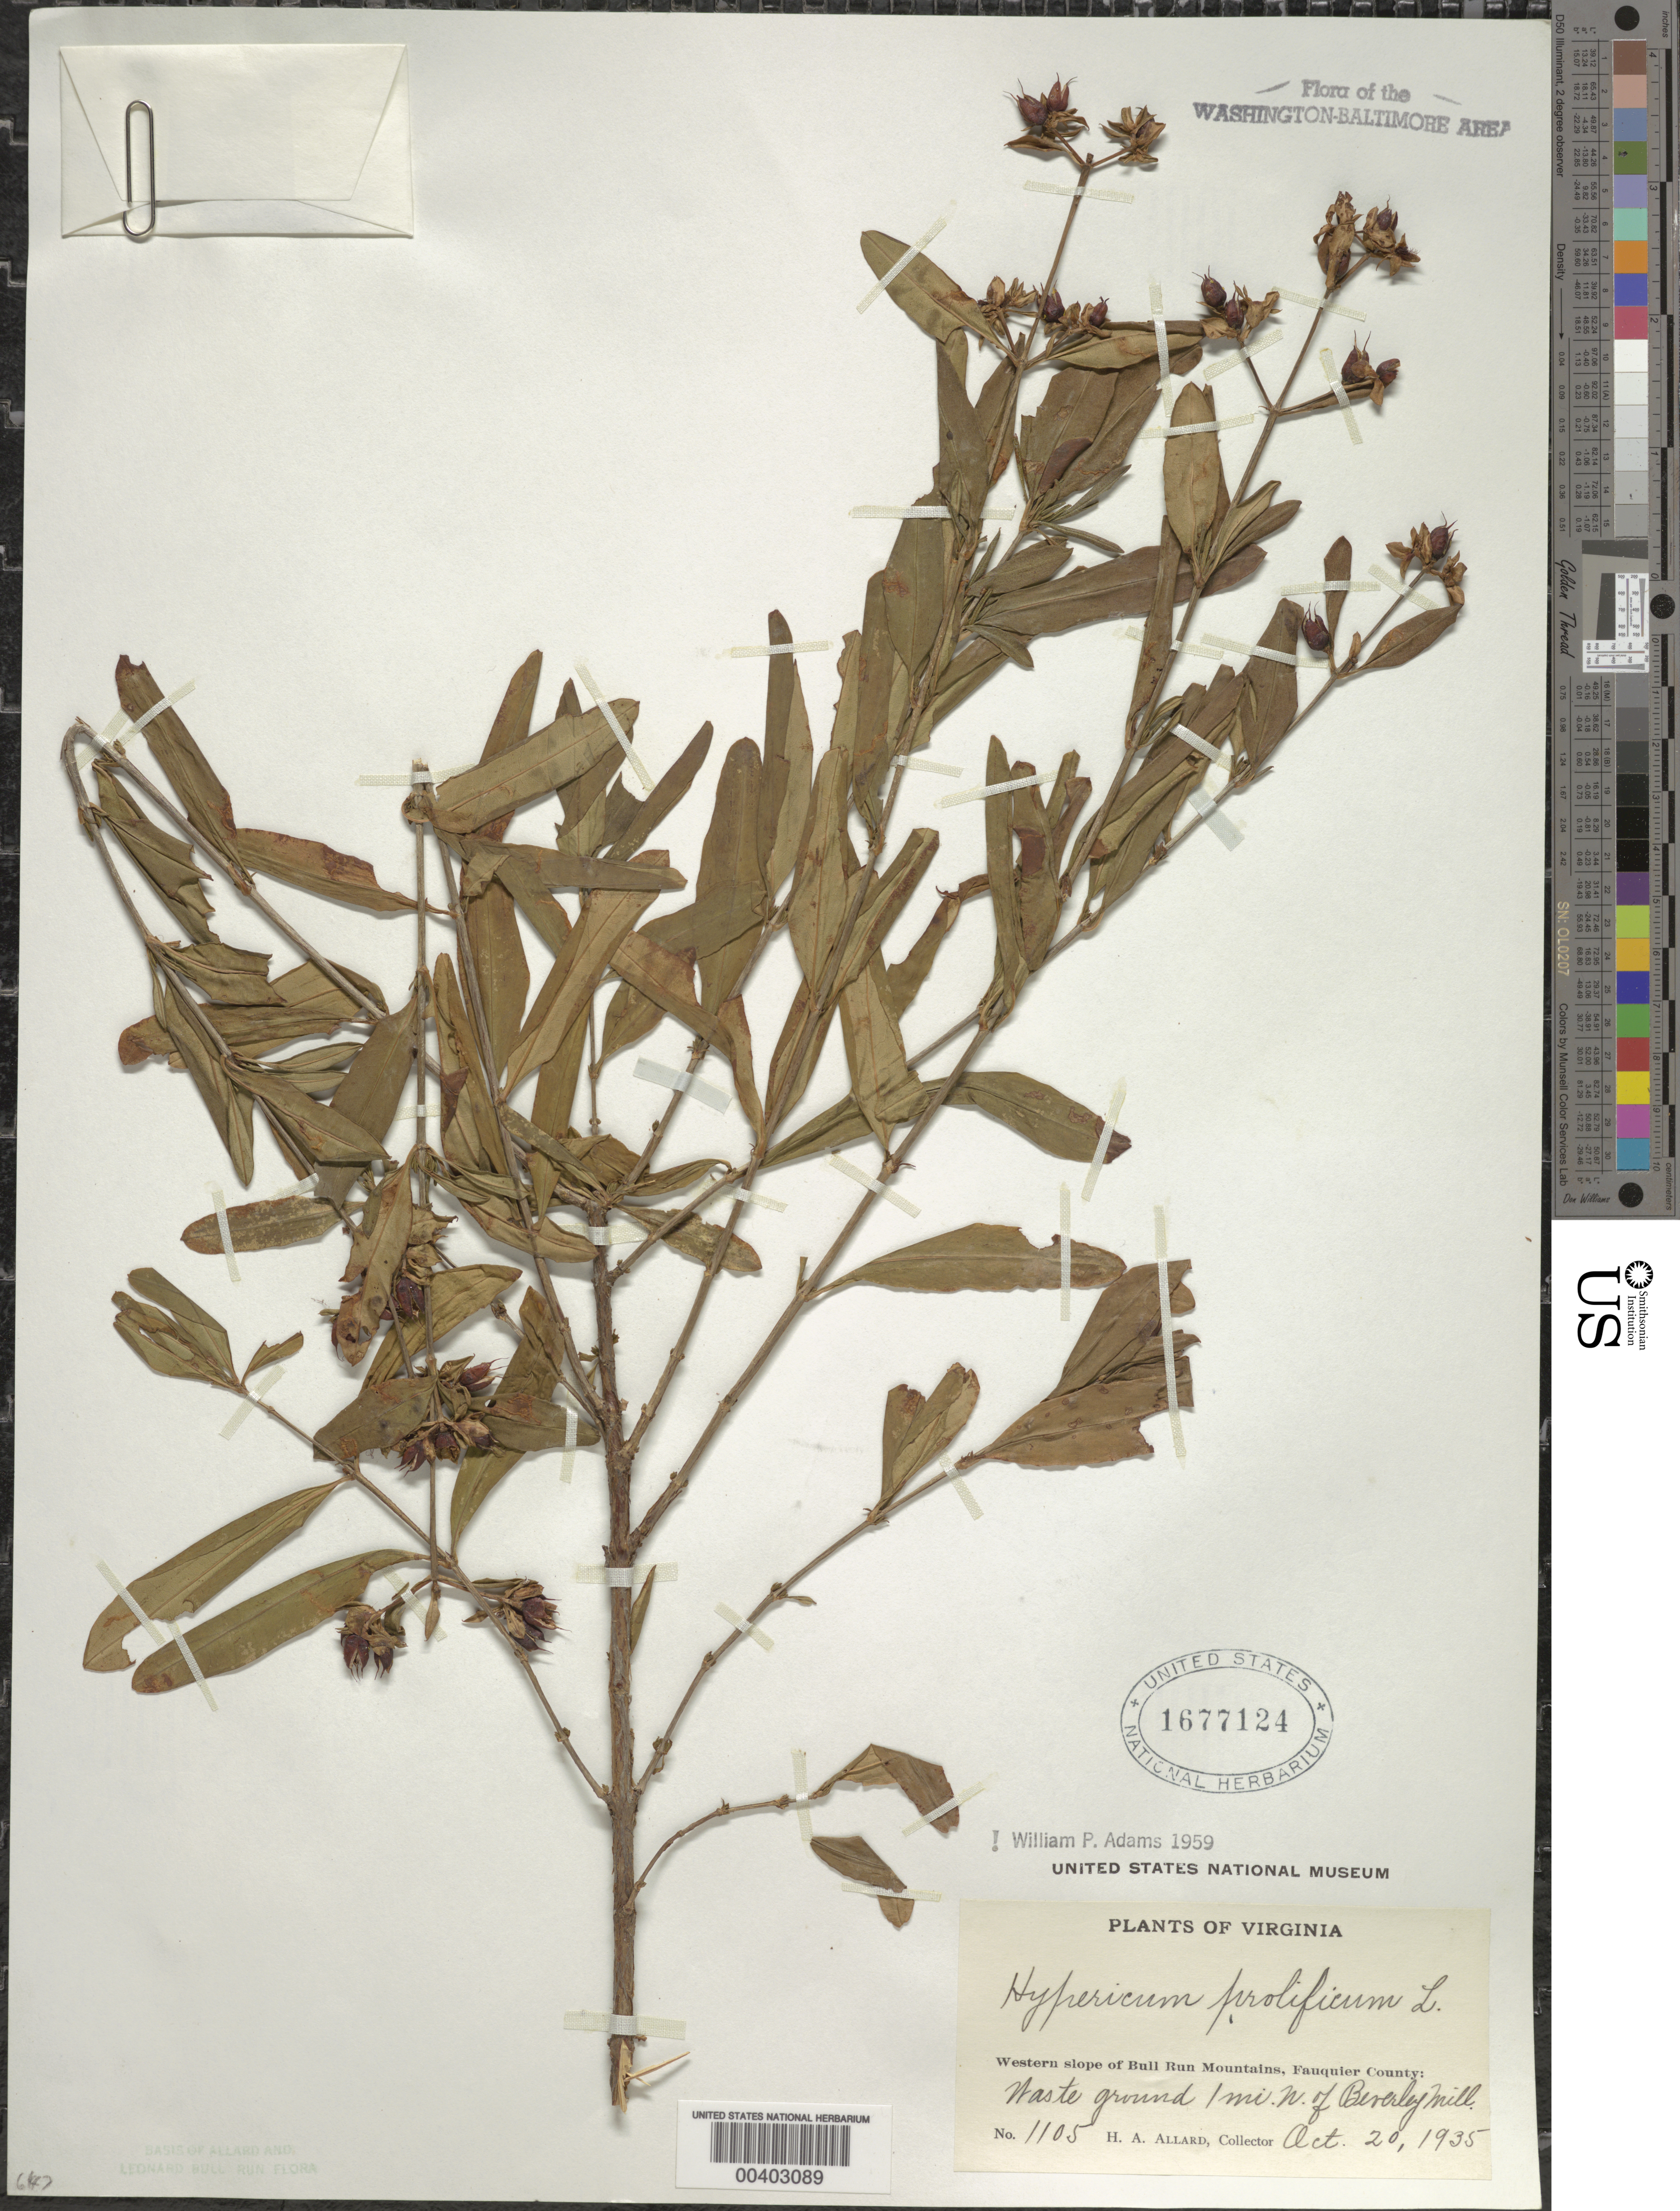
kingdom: Plantae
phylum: Tracheophyta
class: Magnoliopsida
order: Malpighiales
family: Hypericaceae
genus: Hypericum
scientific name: Hypericum prolificum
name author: L.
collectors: H. A. Allard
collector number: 1105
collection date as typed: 20 Oct 1935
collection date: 1935-10-20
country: United States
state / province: Virginia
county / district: Fauquier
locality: North of Beverley Mill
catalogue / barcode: US 1677124